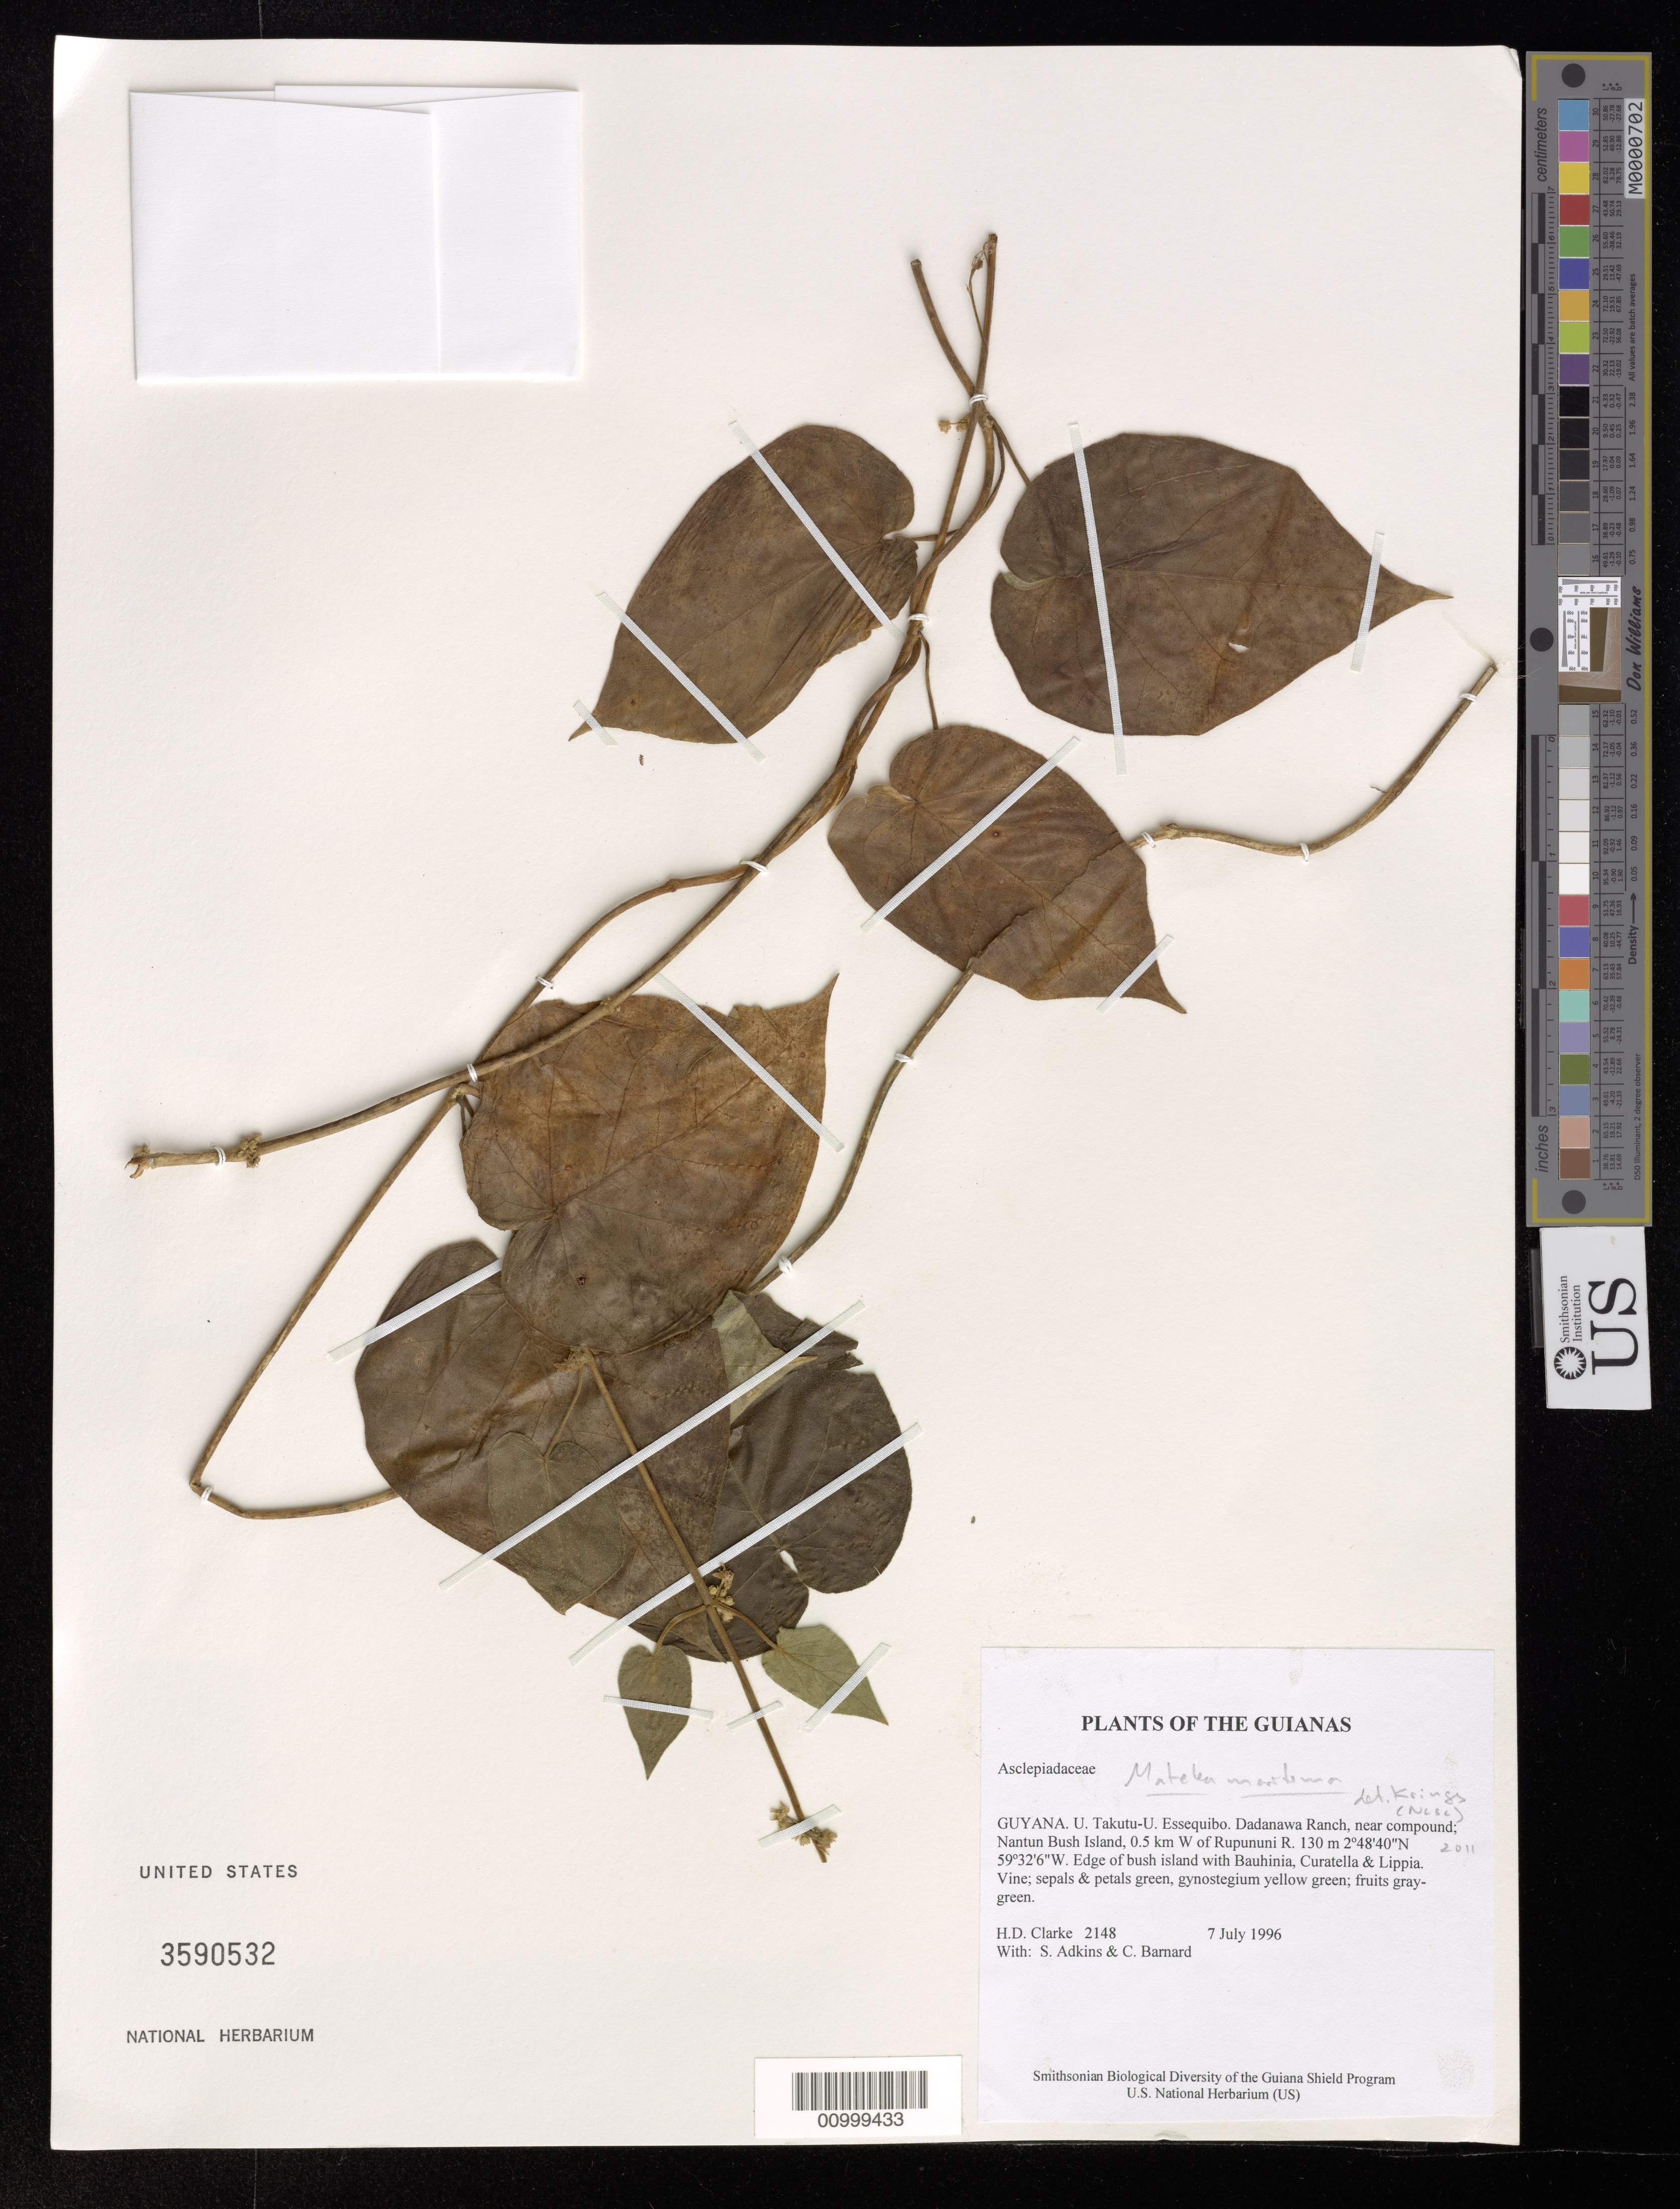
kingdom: Plantae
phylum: Tracheophyta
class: Magnoliopsida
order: Gentianales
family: Apocynaceae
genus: Matelea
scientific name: Matelea montana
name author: Morillo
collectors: H. D. Clarke, S. Adkins & C. Bernard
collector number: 2148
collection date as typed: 7 July 1996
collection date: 1996-07-07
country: Guyana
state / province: U. Takutu-U. Essequibo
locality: Dadanawa Ranch, near compound; Nantun Bush Island, 0.5 km W of Rupununi R.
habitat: Edge of bush island with Bauhinia, Curatella & Lippia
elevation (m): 130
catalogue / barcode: US 3590532